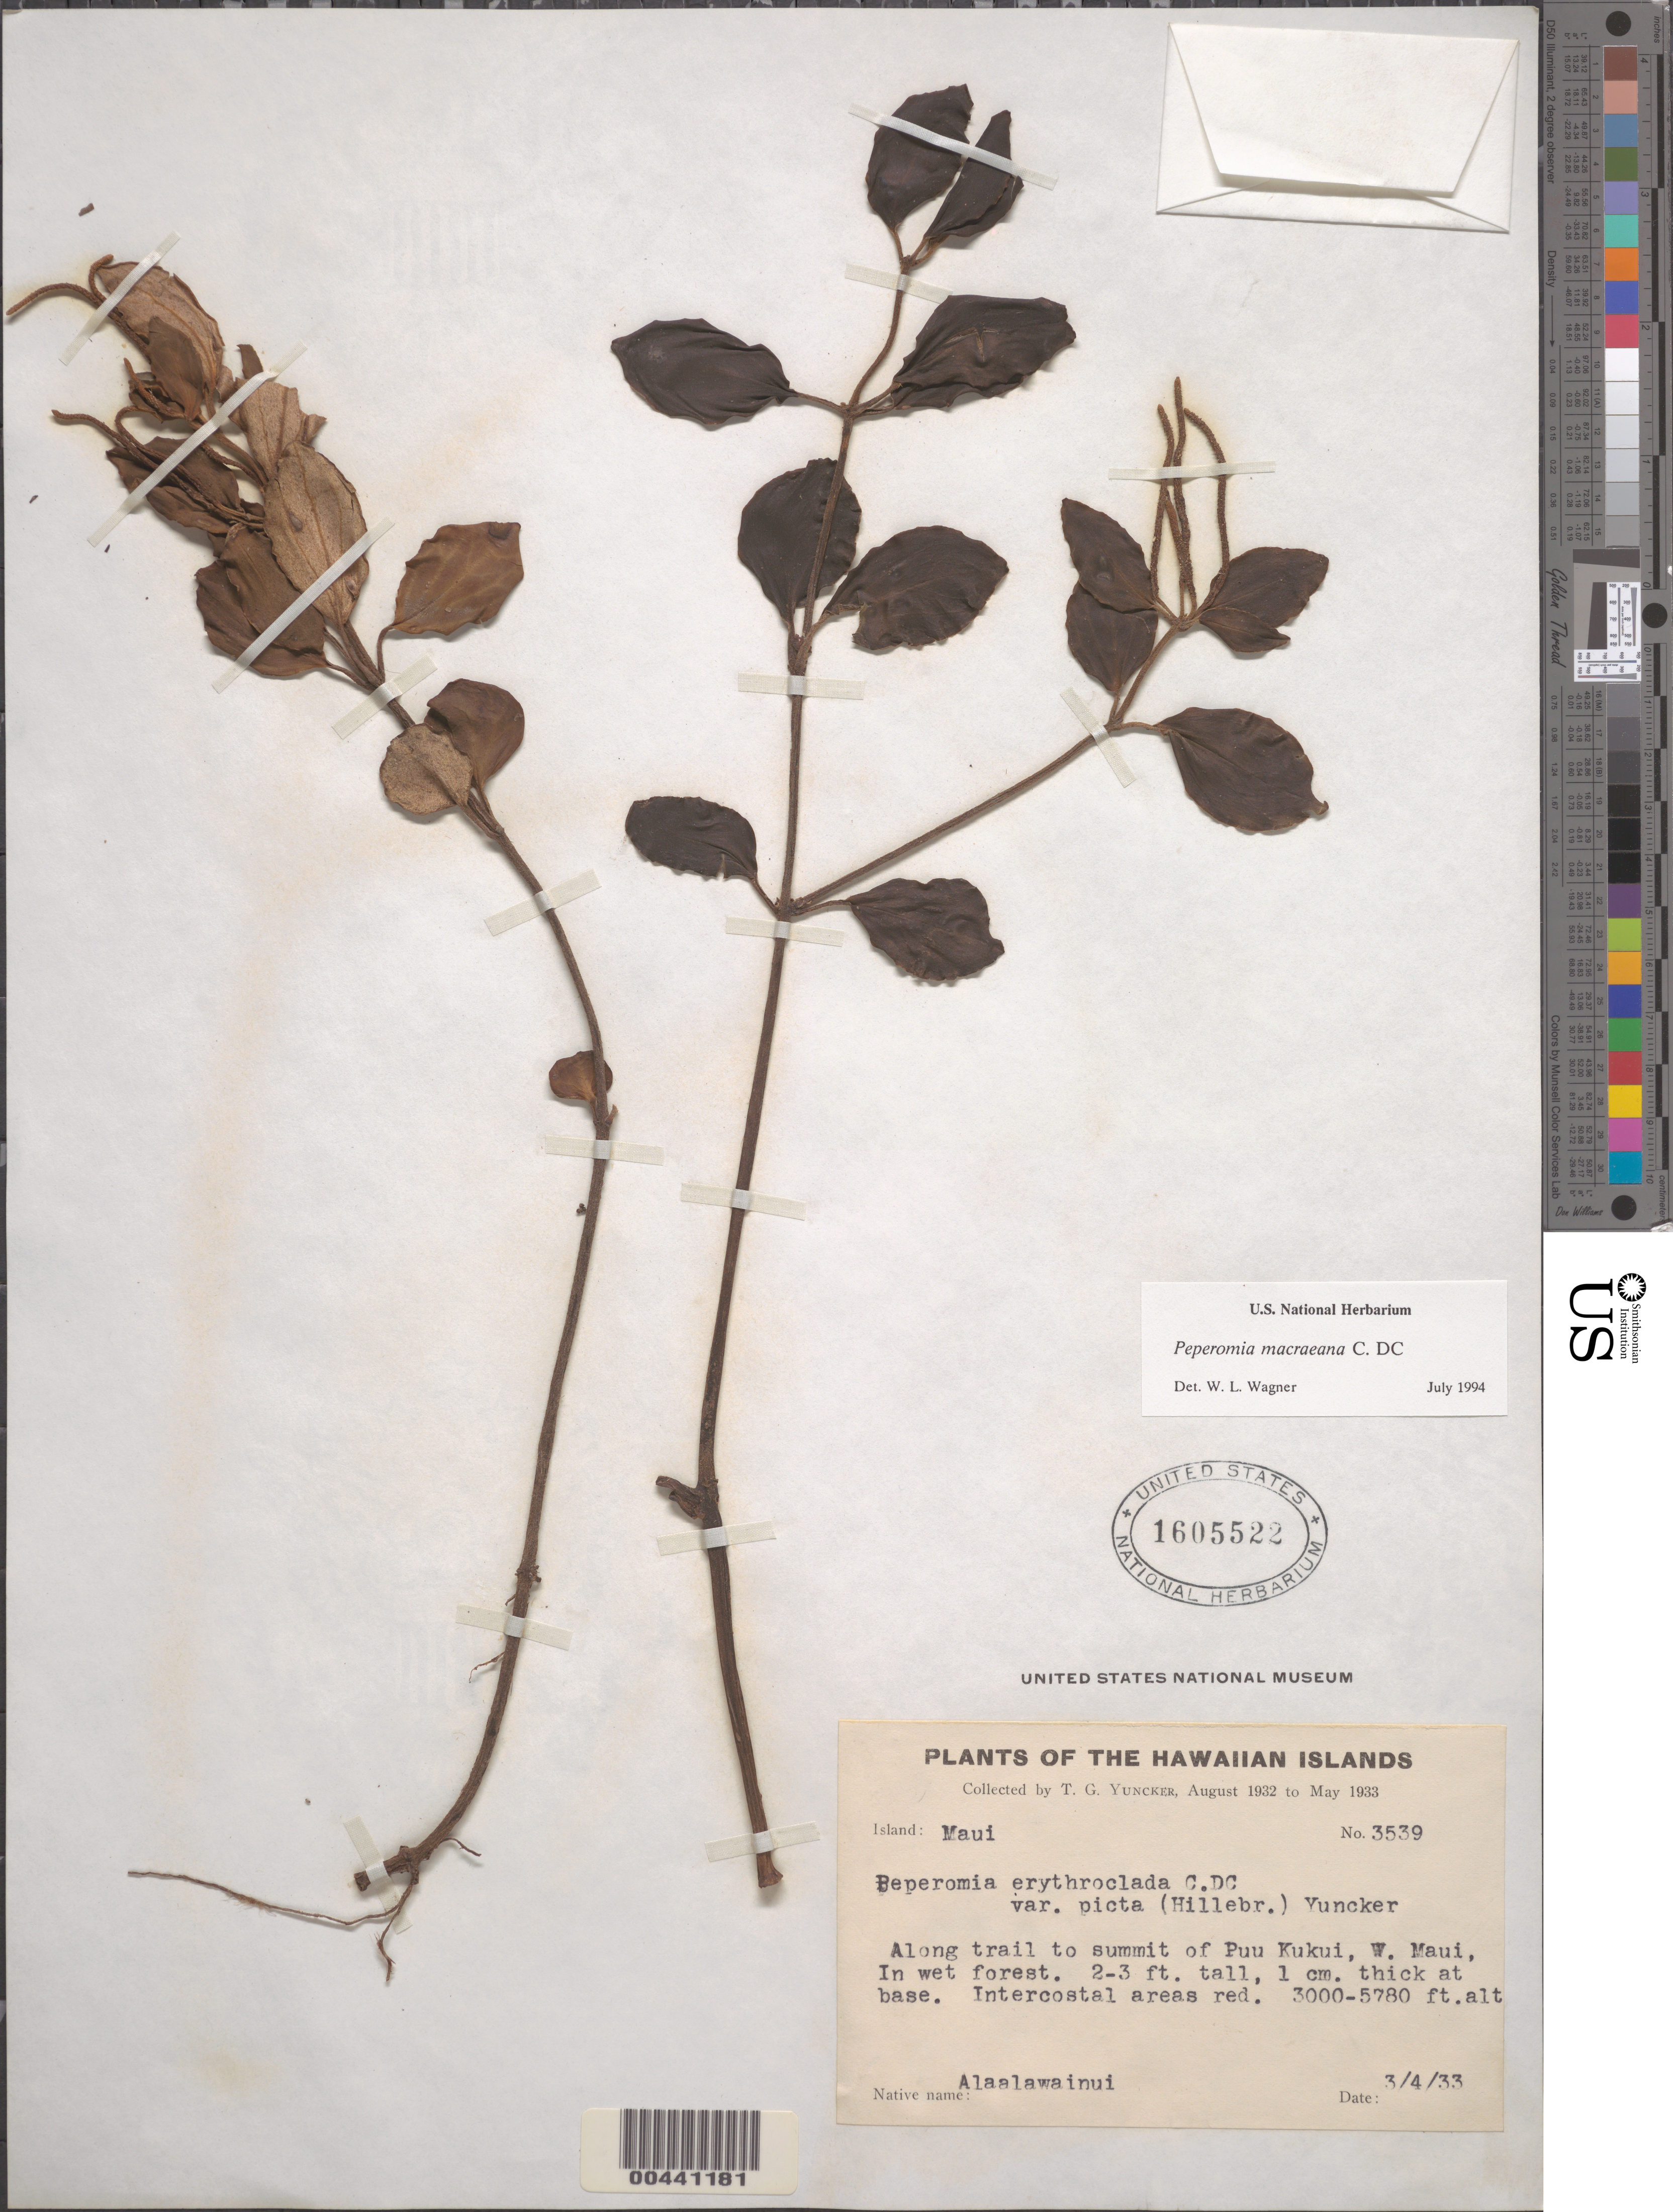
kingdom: Plantae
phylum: Tracheophyta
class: Magnoliopsida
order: Piperales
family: Piperaceae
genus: Peperomia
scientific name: Peperomia macraeana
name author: C. DC.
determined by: Wagner, W. L., (BOT), Smithsonian Institution - National Museum of Natural History (UNITED STATES)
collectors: T. G. Yuncker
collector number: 3539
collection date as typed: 4 Mar 1933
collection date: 1933-03-04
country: United States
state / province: Hawaii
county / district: Maui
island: Maui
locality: Along trail to summit of Puu Kukui, W Maui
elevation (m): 914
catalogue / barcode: US 1605522